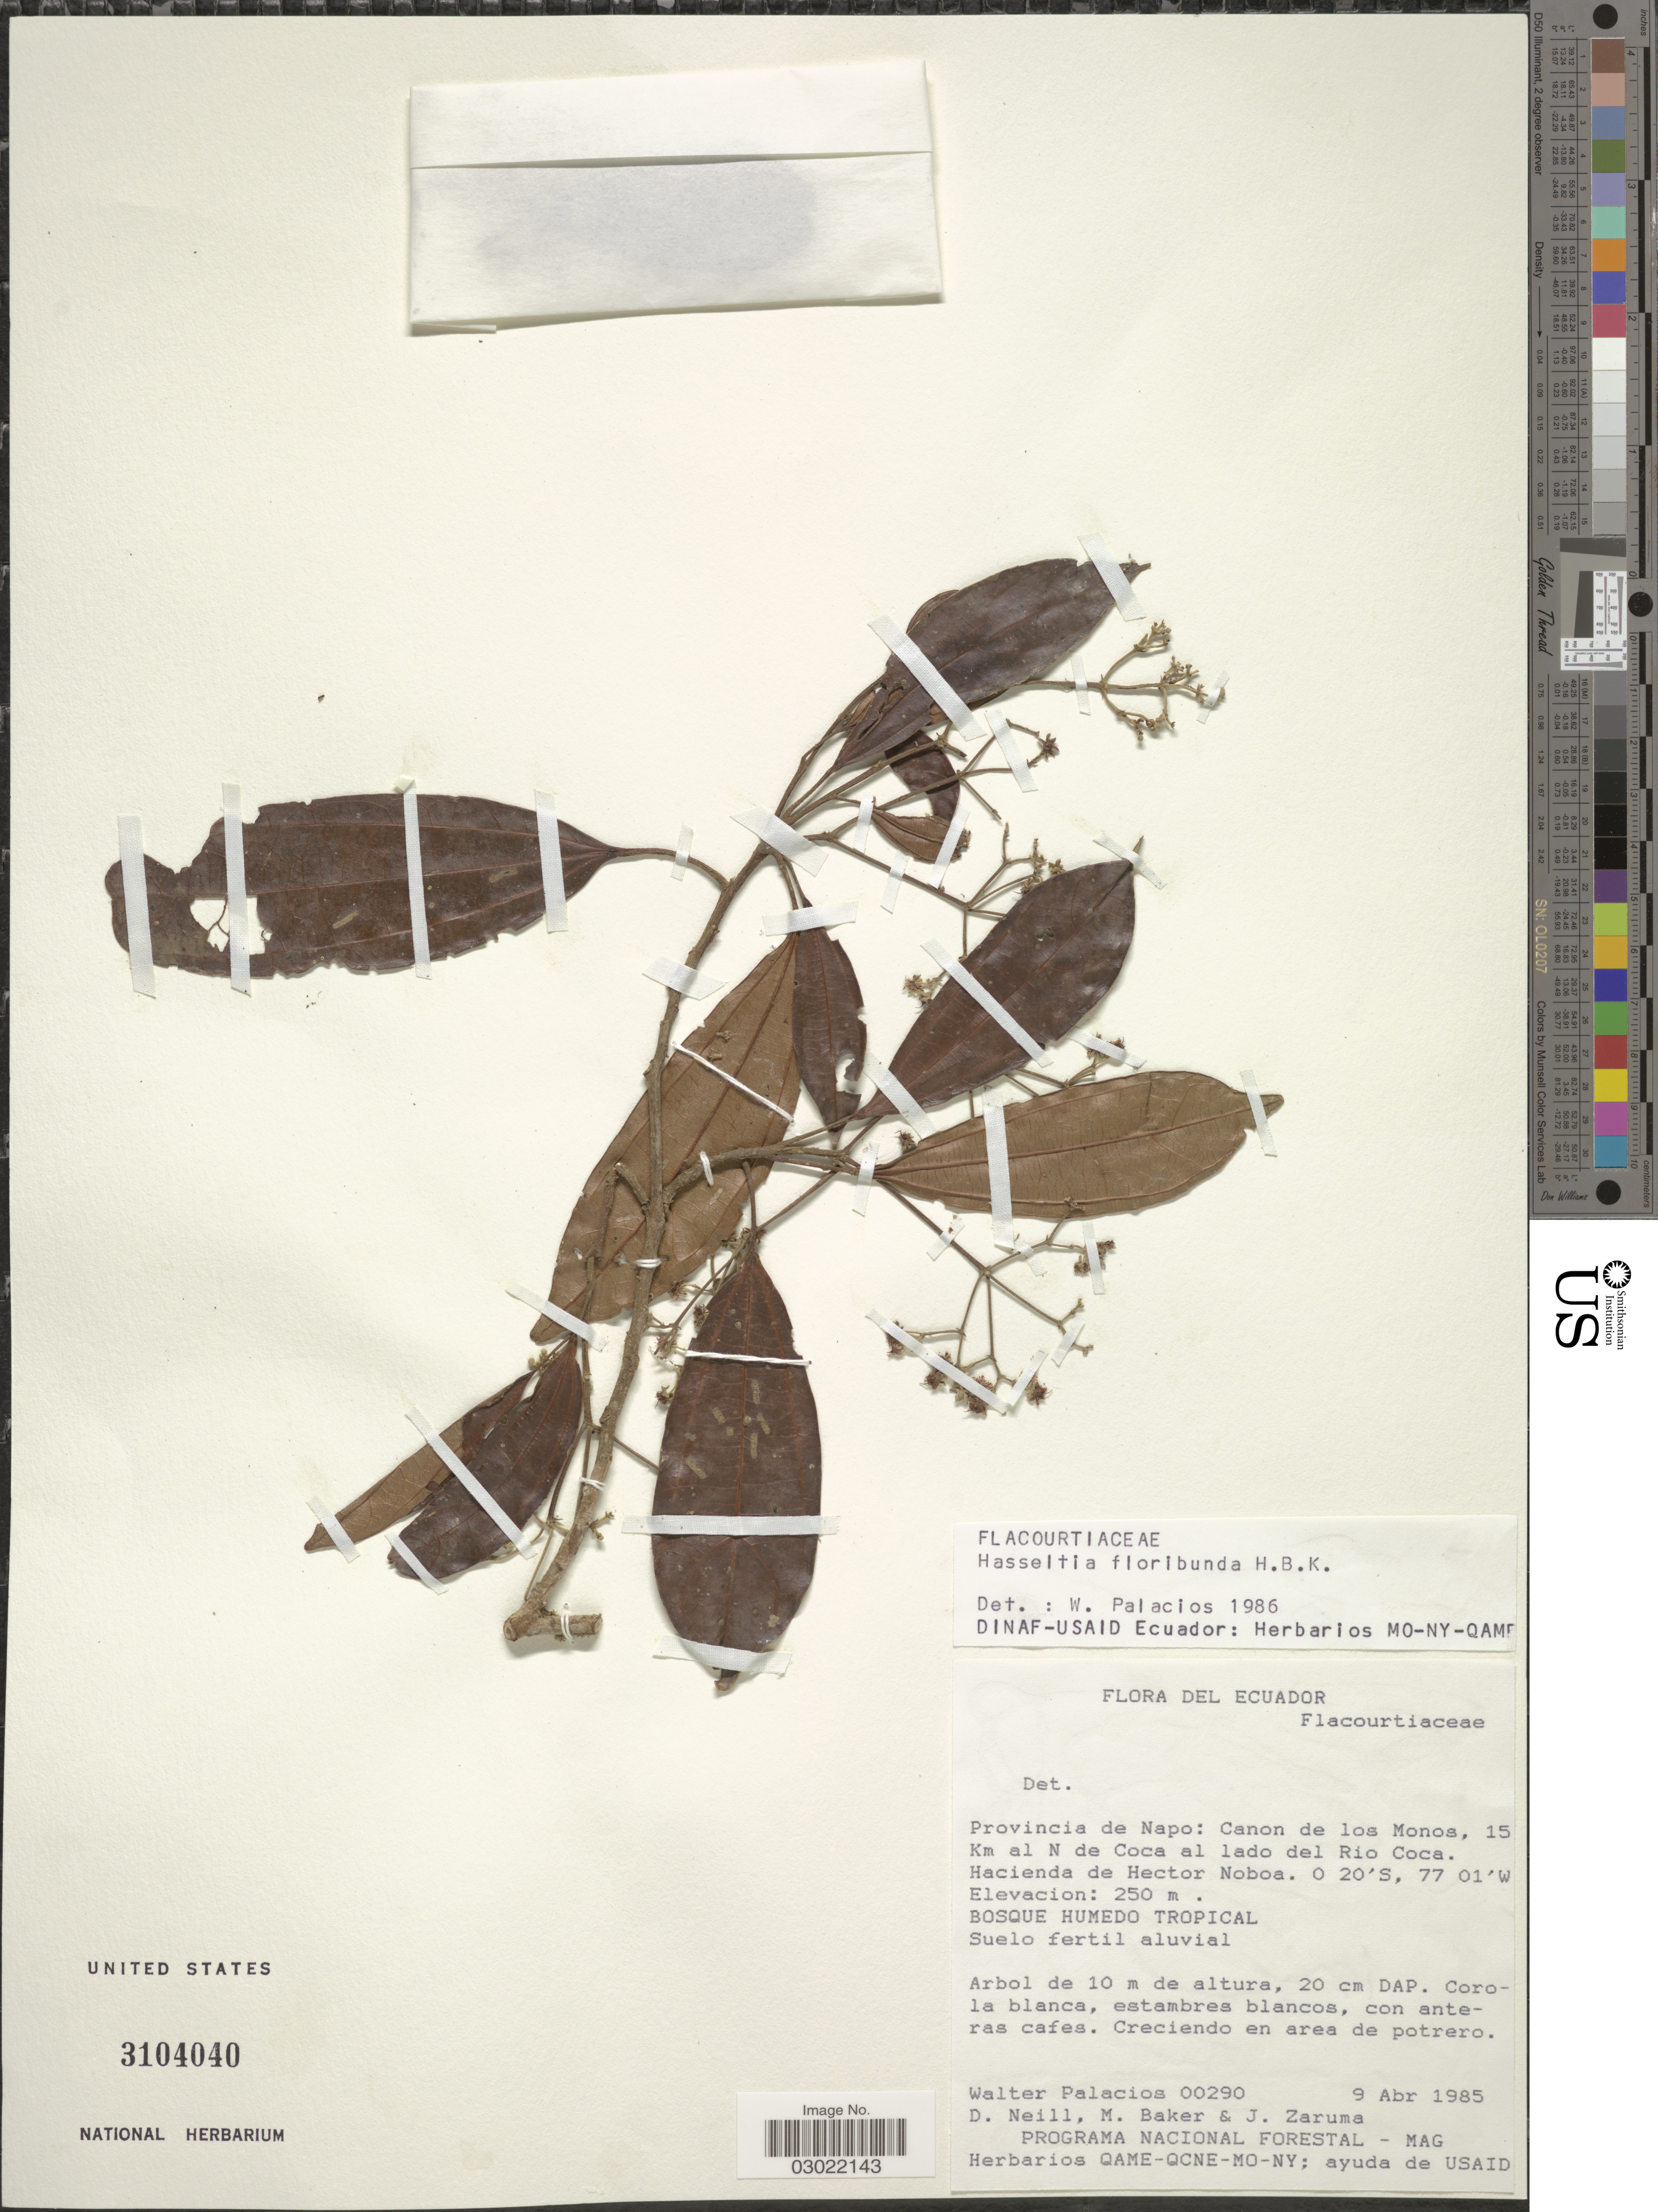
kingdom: Plantae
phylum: Tracheophyta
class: Magnoliopsida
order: Malpighiales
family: Salicaceae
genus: Hasseltia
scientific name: Hasseltia floribunda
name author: Kunth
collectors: W. Palacios, D. Neill, M. Baker & J. Zaruma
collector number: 00290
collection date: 1985-04-09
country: Ecuador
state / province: Napo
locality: Canon de los Monos, 15 Km al N de Coca al lado del Rio Coca. Hacienda de Hector Noboa.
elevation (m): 250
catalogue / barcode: US 3104040